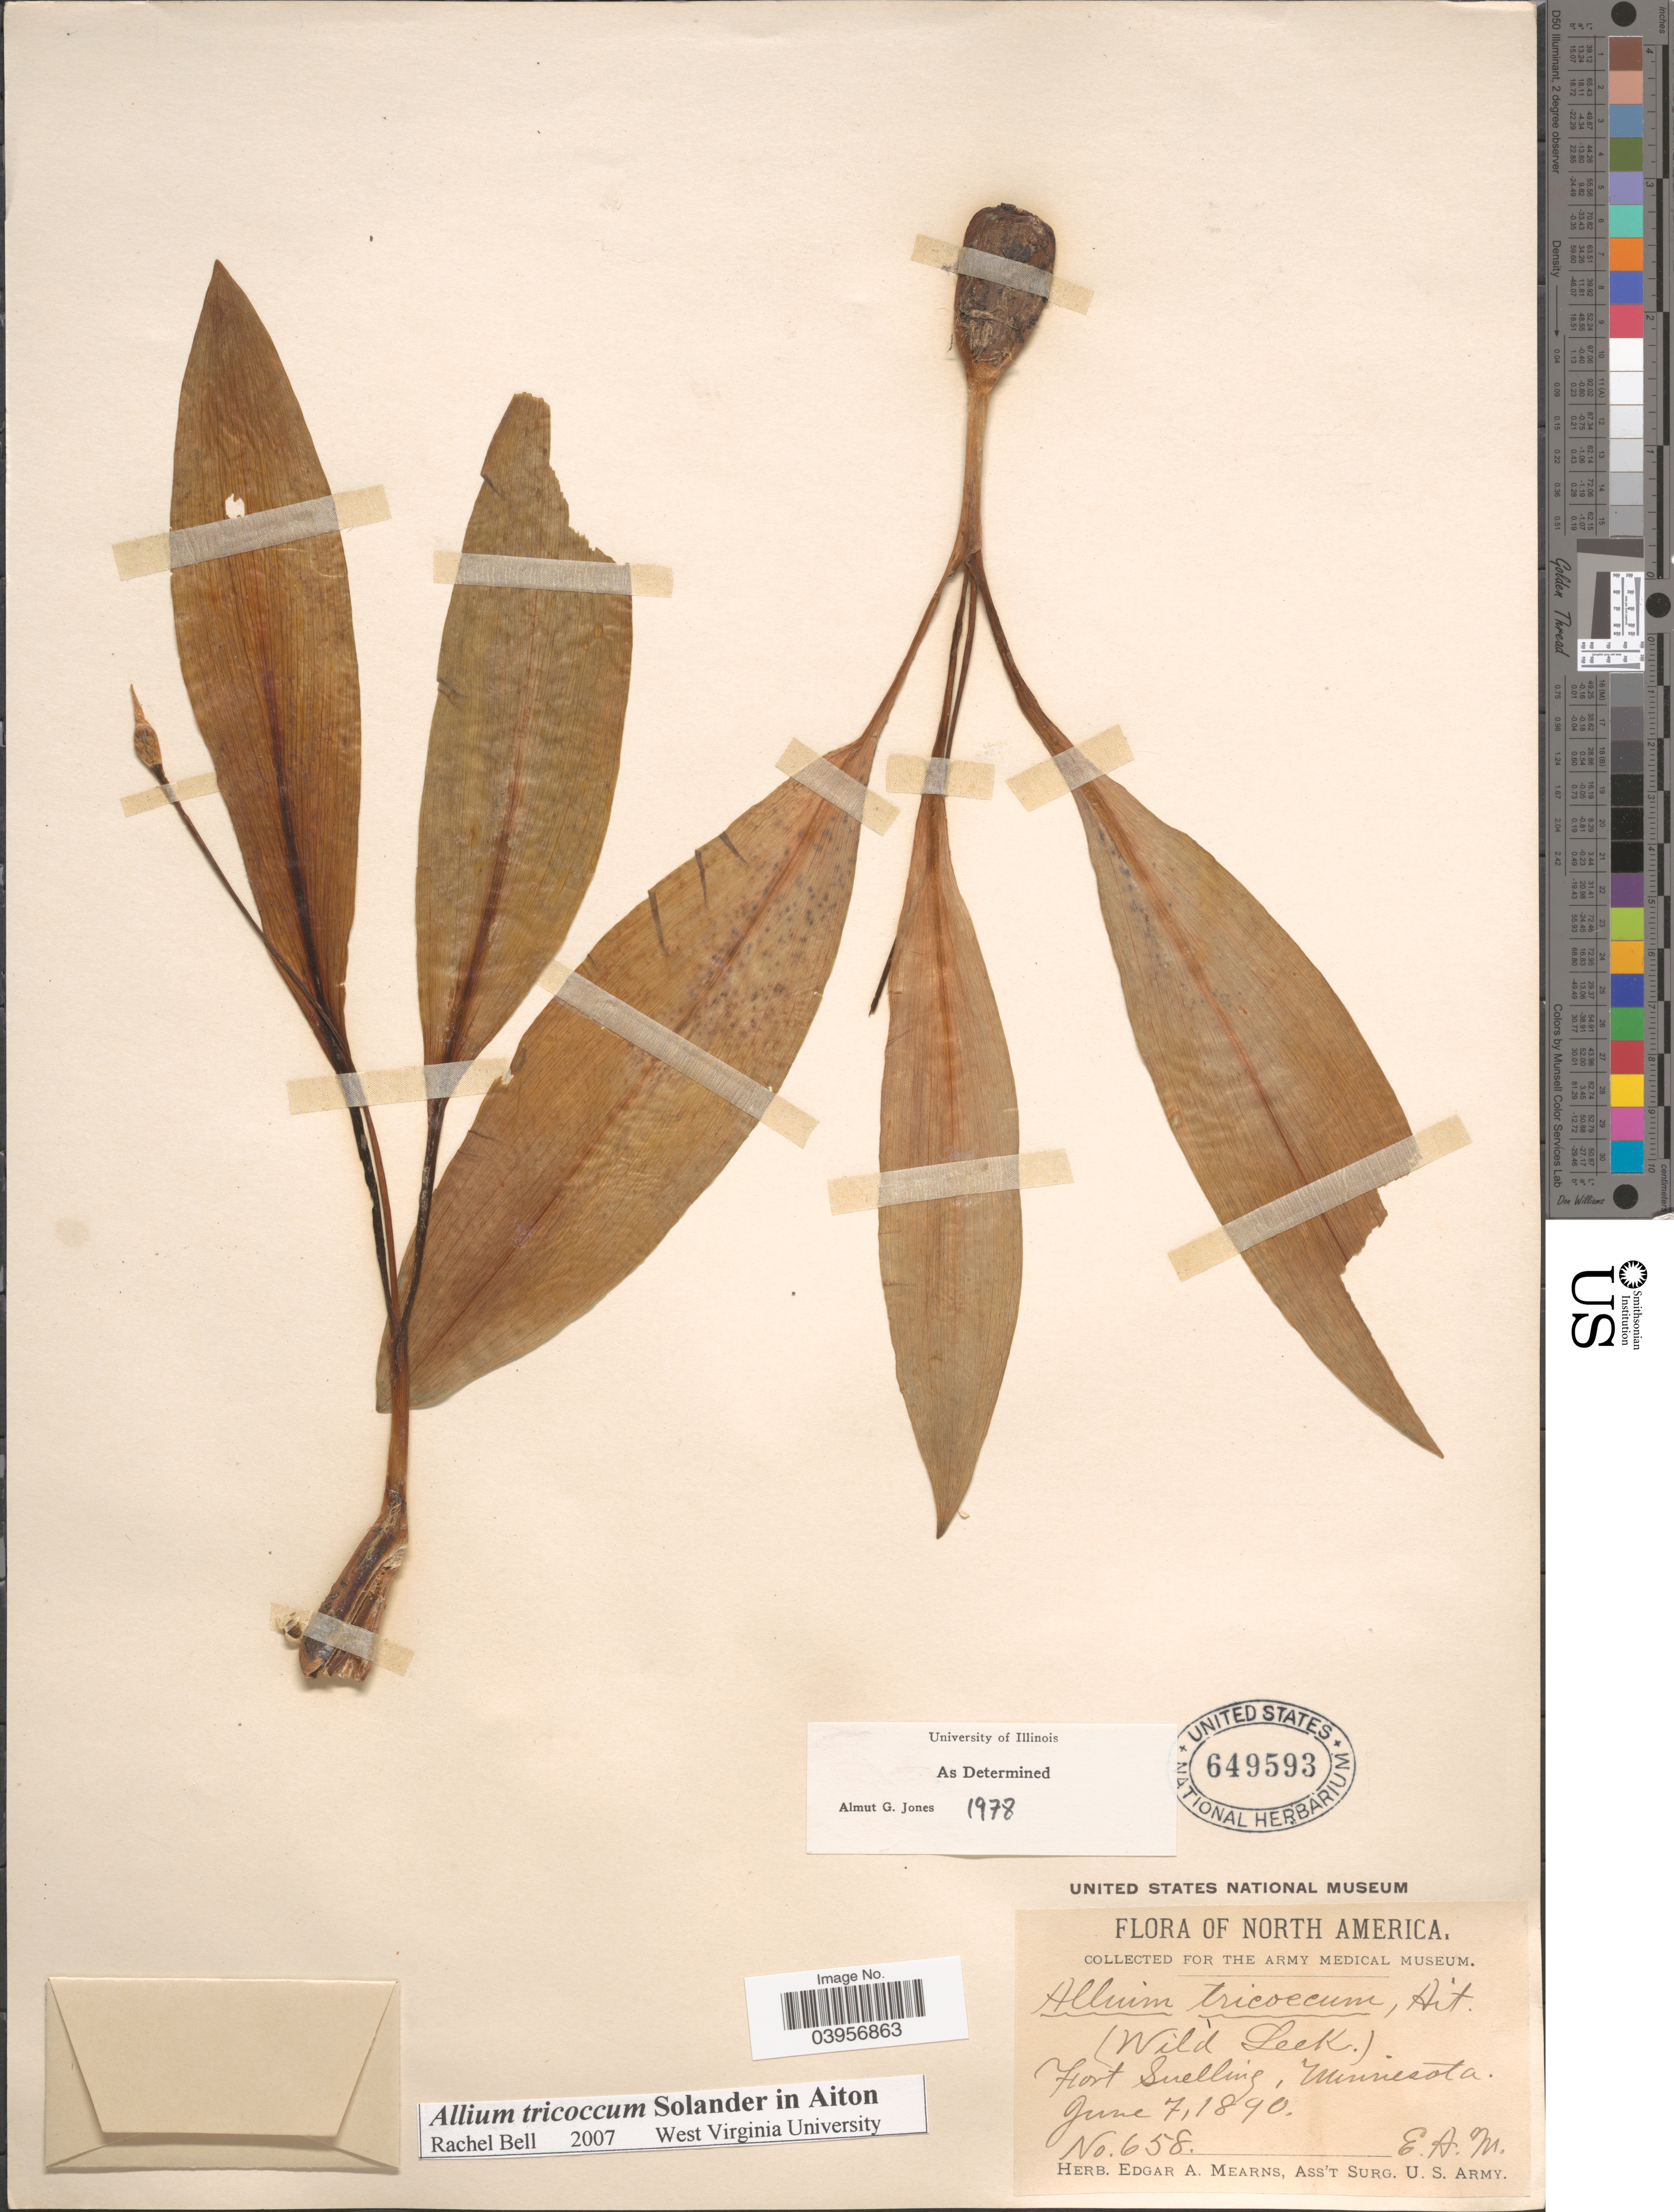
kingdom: Plantae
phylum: Tracheophyta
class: Liliopsida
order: Asparagales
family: Amaryllidaceae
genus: Allium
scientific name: Allium tricoccum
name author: Aiton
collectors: E. A. Mearns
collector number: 658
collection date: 1890-06-07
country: United States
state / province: Minnesota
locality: Fort Snelling.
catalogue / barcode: US 649593